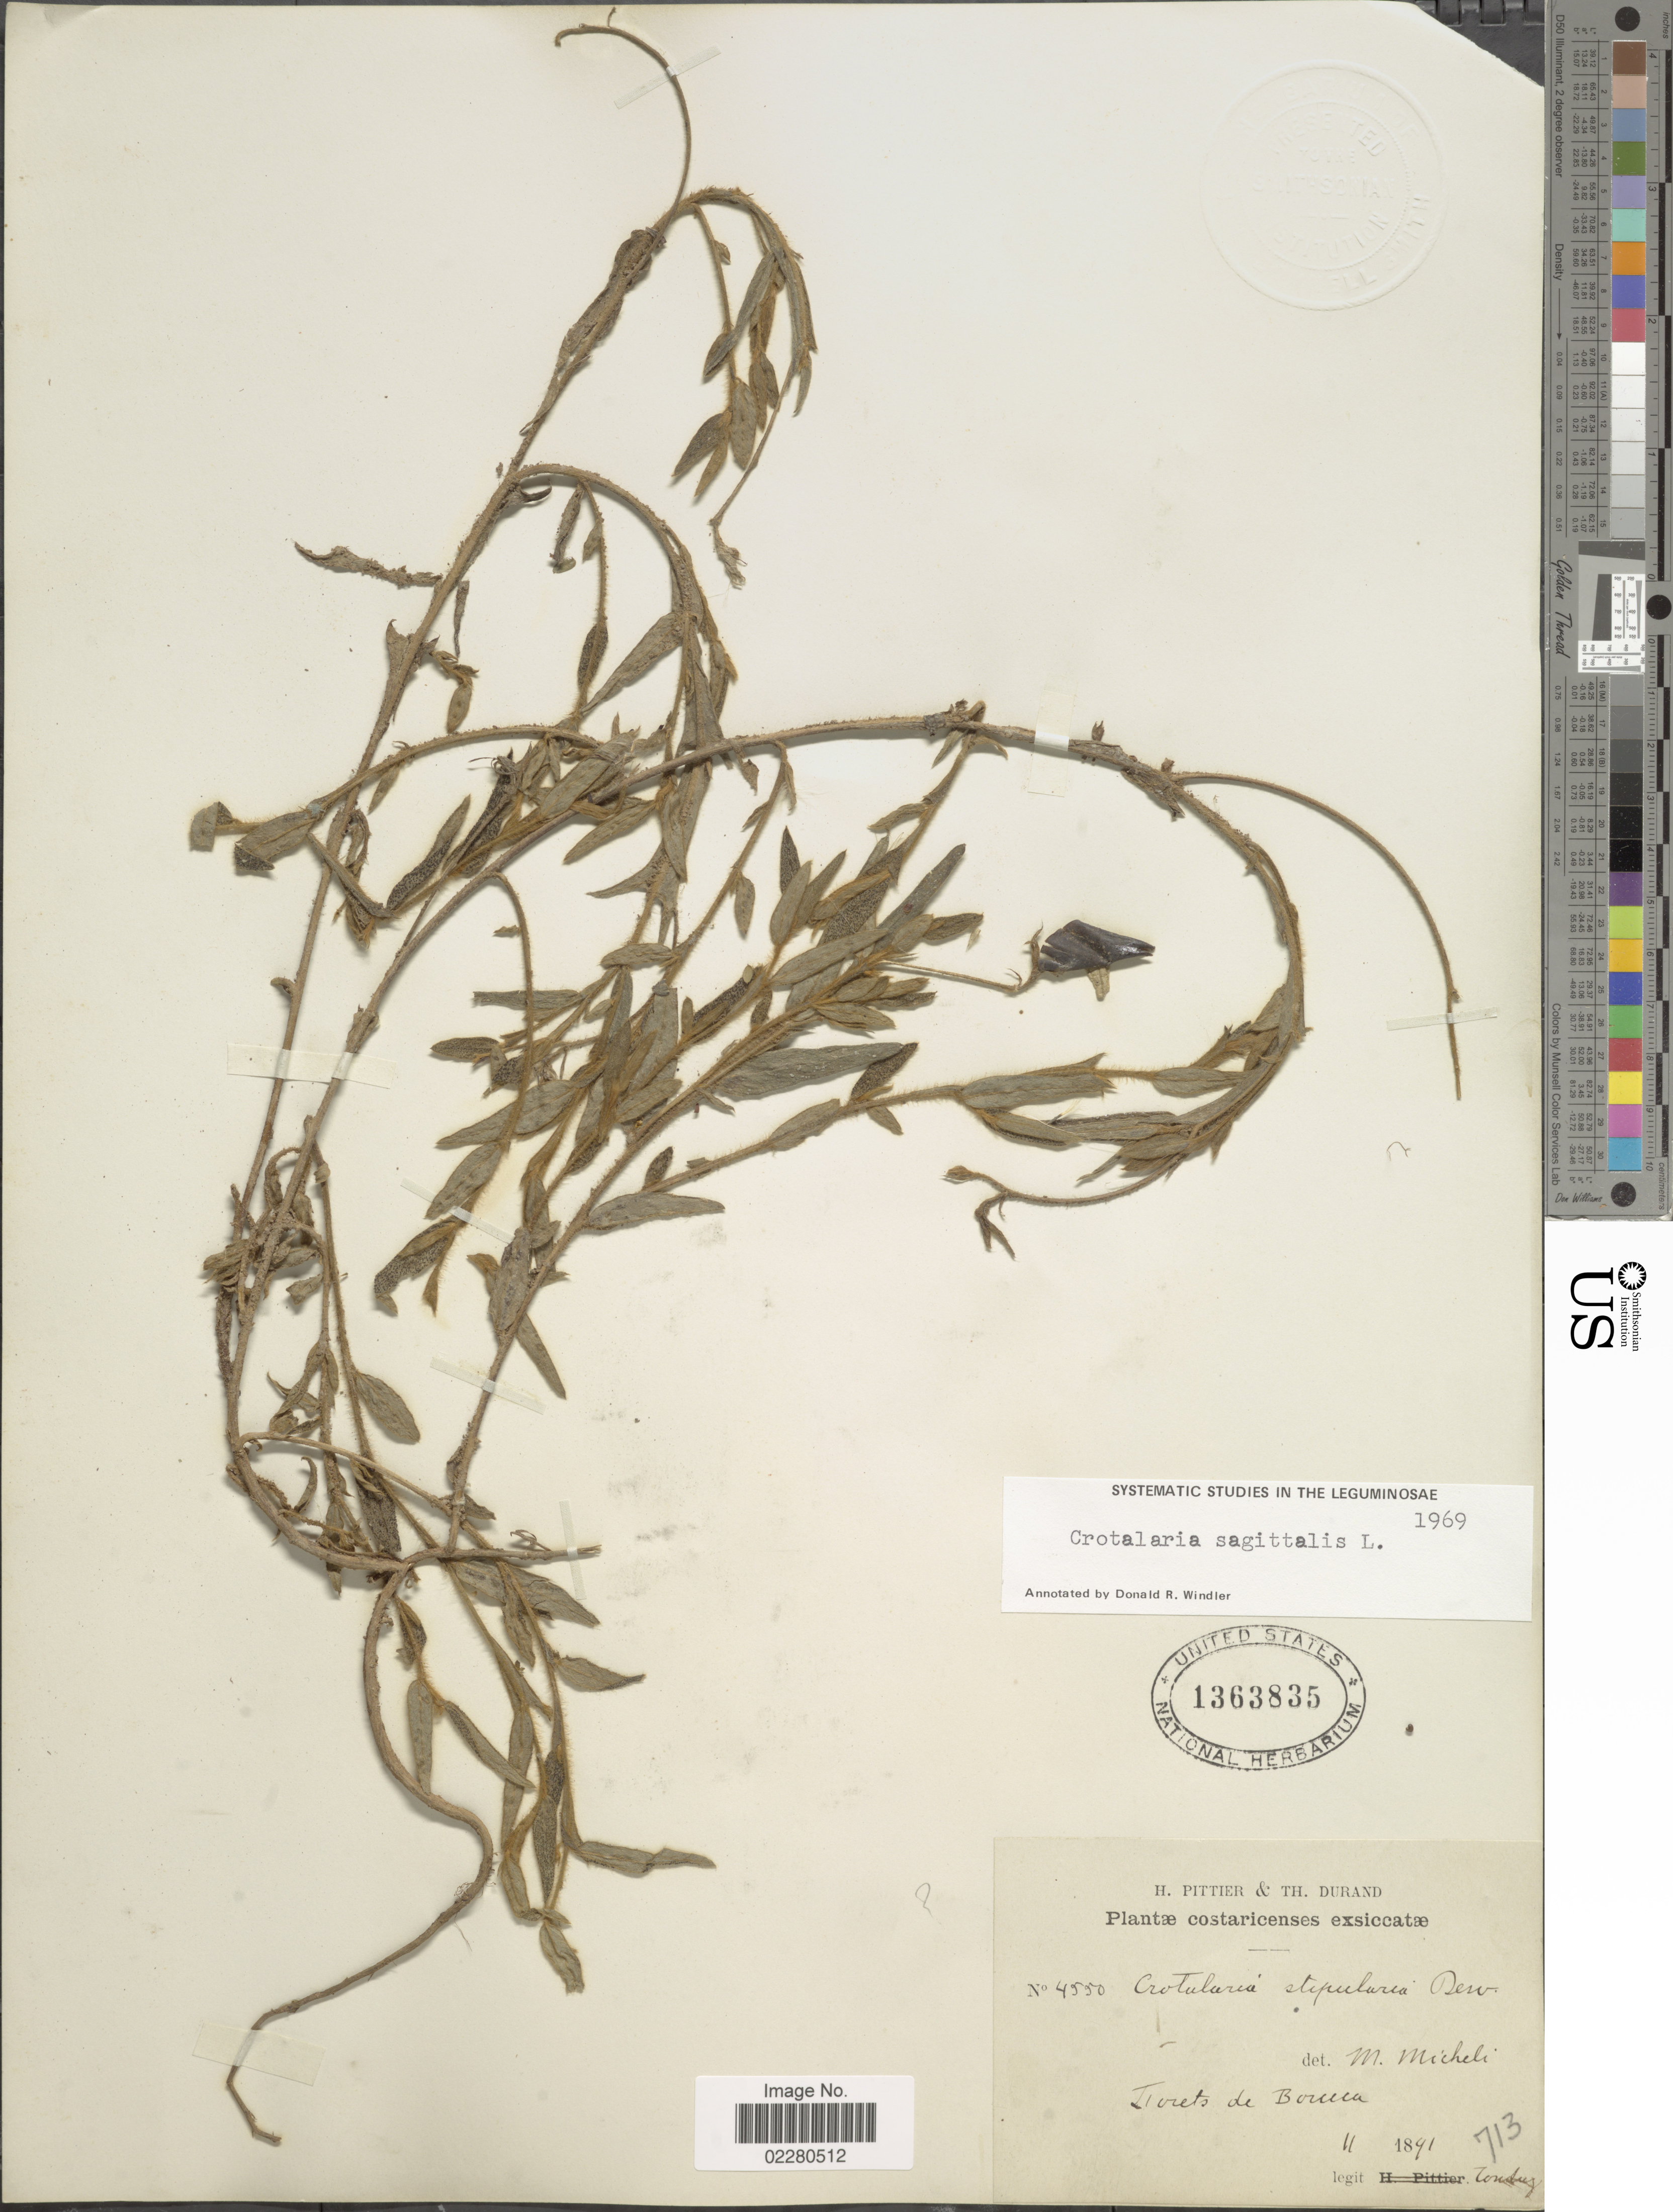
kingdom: Plantae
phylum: Tracheophyta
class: Magnoliopsida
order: Fabales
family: Fabaceae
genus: Crotalaria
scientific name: Crotalaria sagittalis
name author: L.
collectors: H. F. Pittier & T. Durand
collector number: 4550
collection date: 1891-02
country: Costa Rica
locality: Forets de Boruca [forests of Boruca]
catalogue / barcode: US 1363835